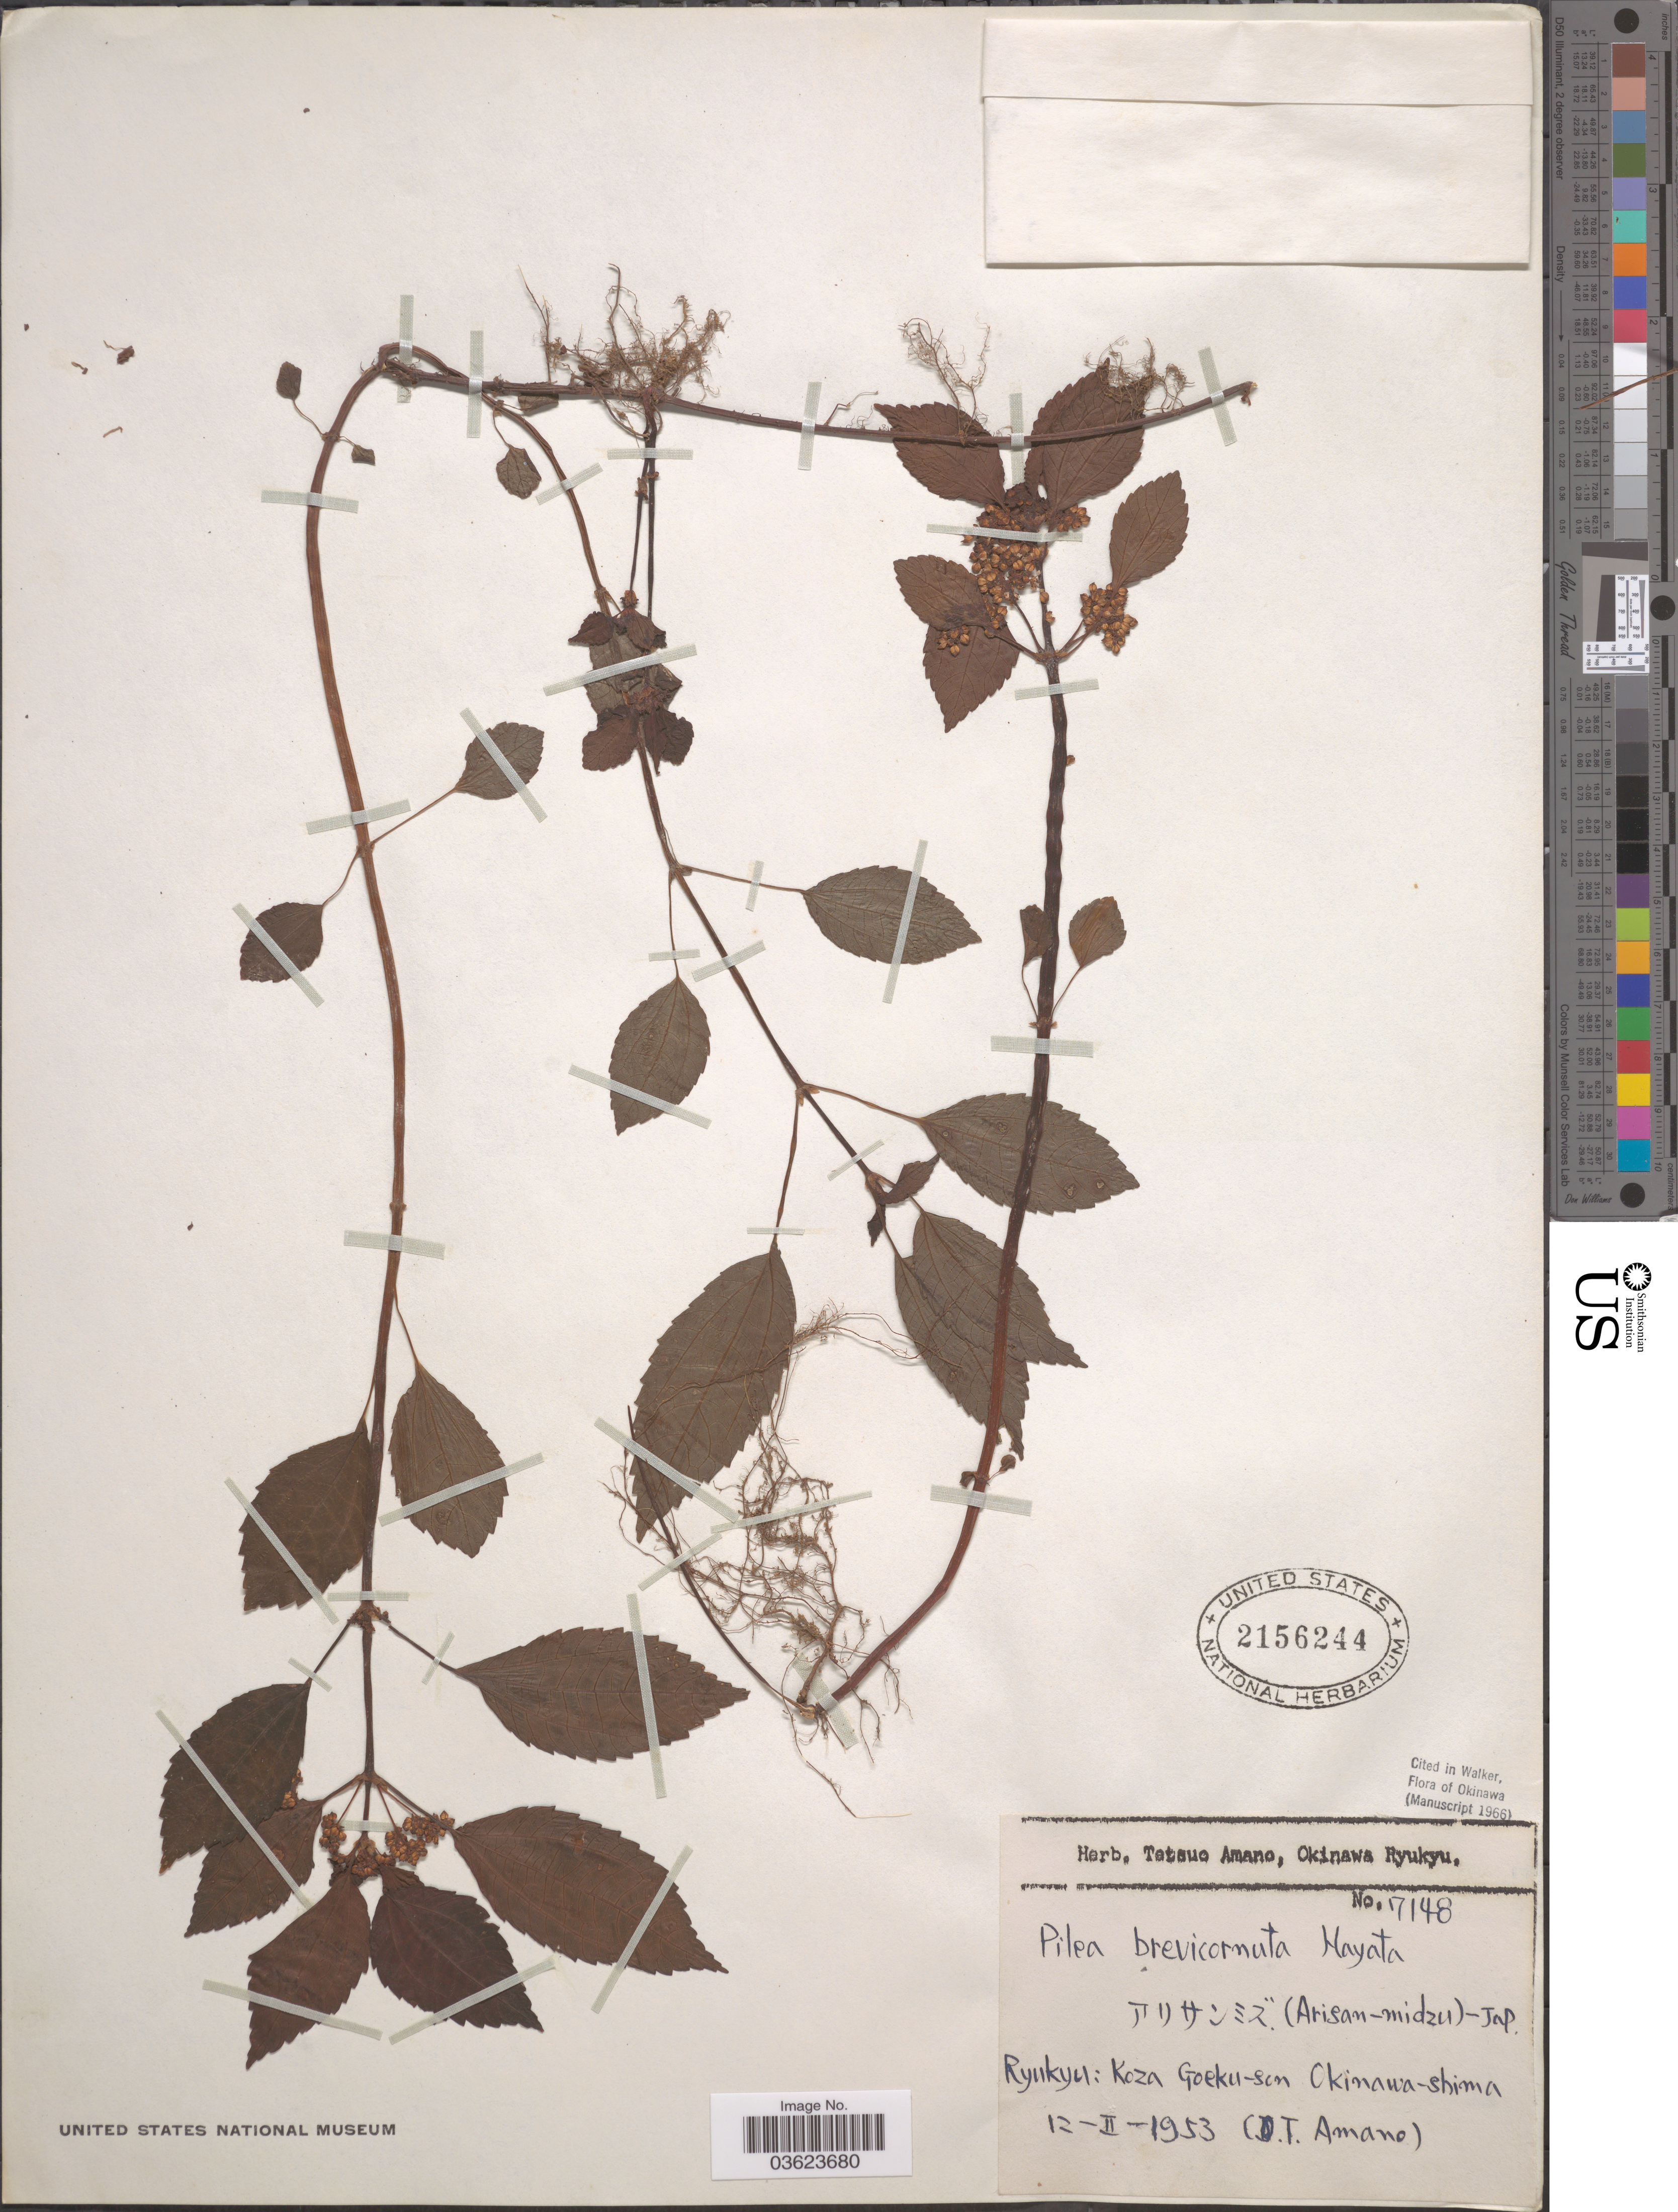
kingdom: Plantae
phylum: Tracheophyta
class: Magnoliopsida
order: Rosales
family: Urticaceae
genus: Pilea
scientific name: Pilea brevicornuta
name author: Hayata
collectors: T. Amano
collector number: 17148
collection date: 1953-02-12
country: Japan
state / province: Okinawa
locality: Ryukyu: Koza Goeku-sen Okinawa-shima.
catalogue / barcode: US 2156244